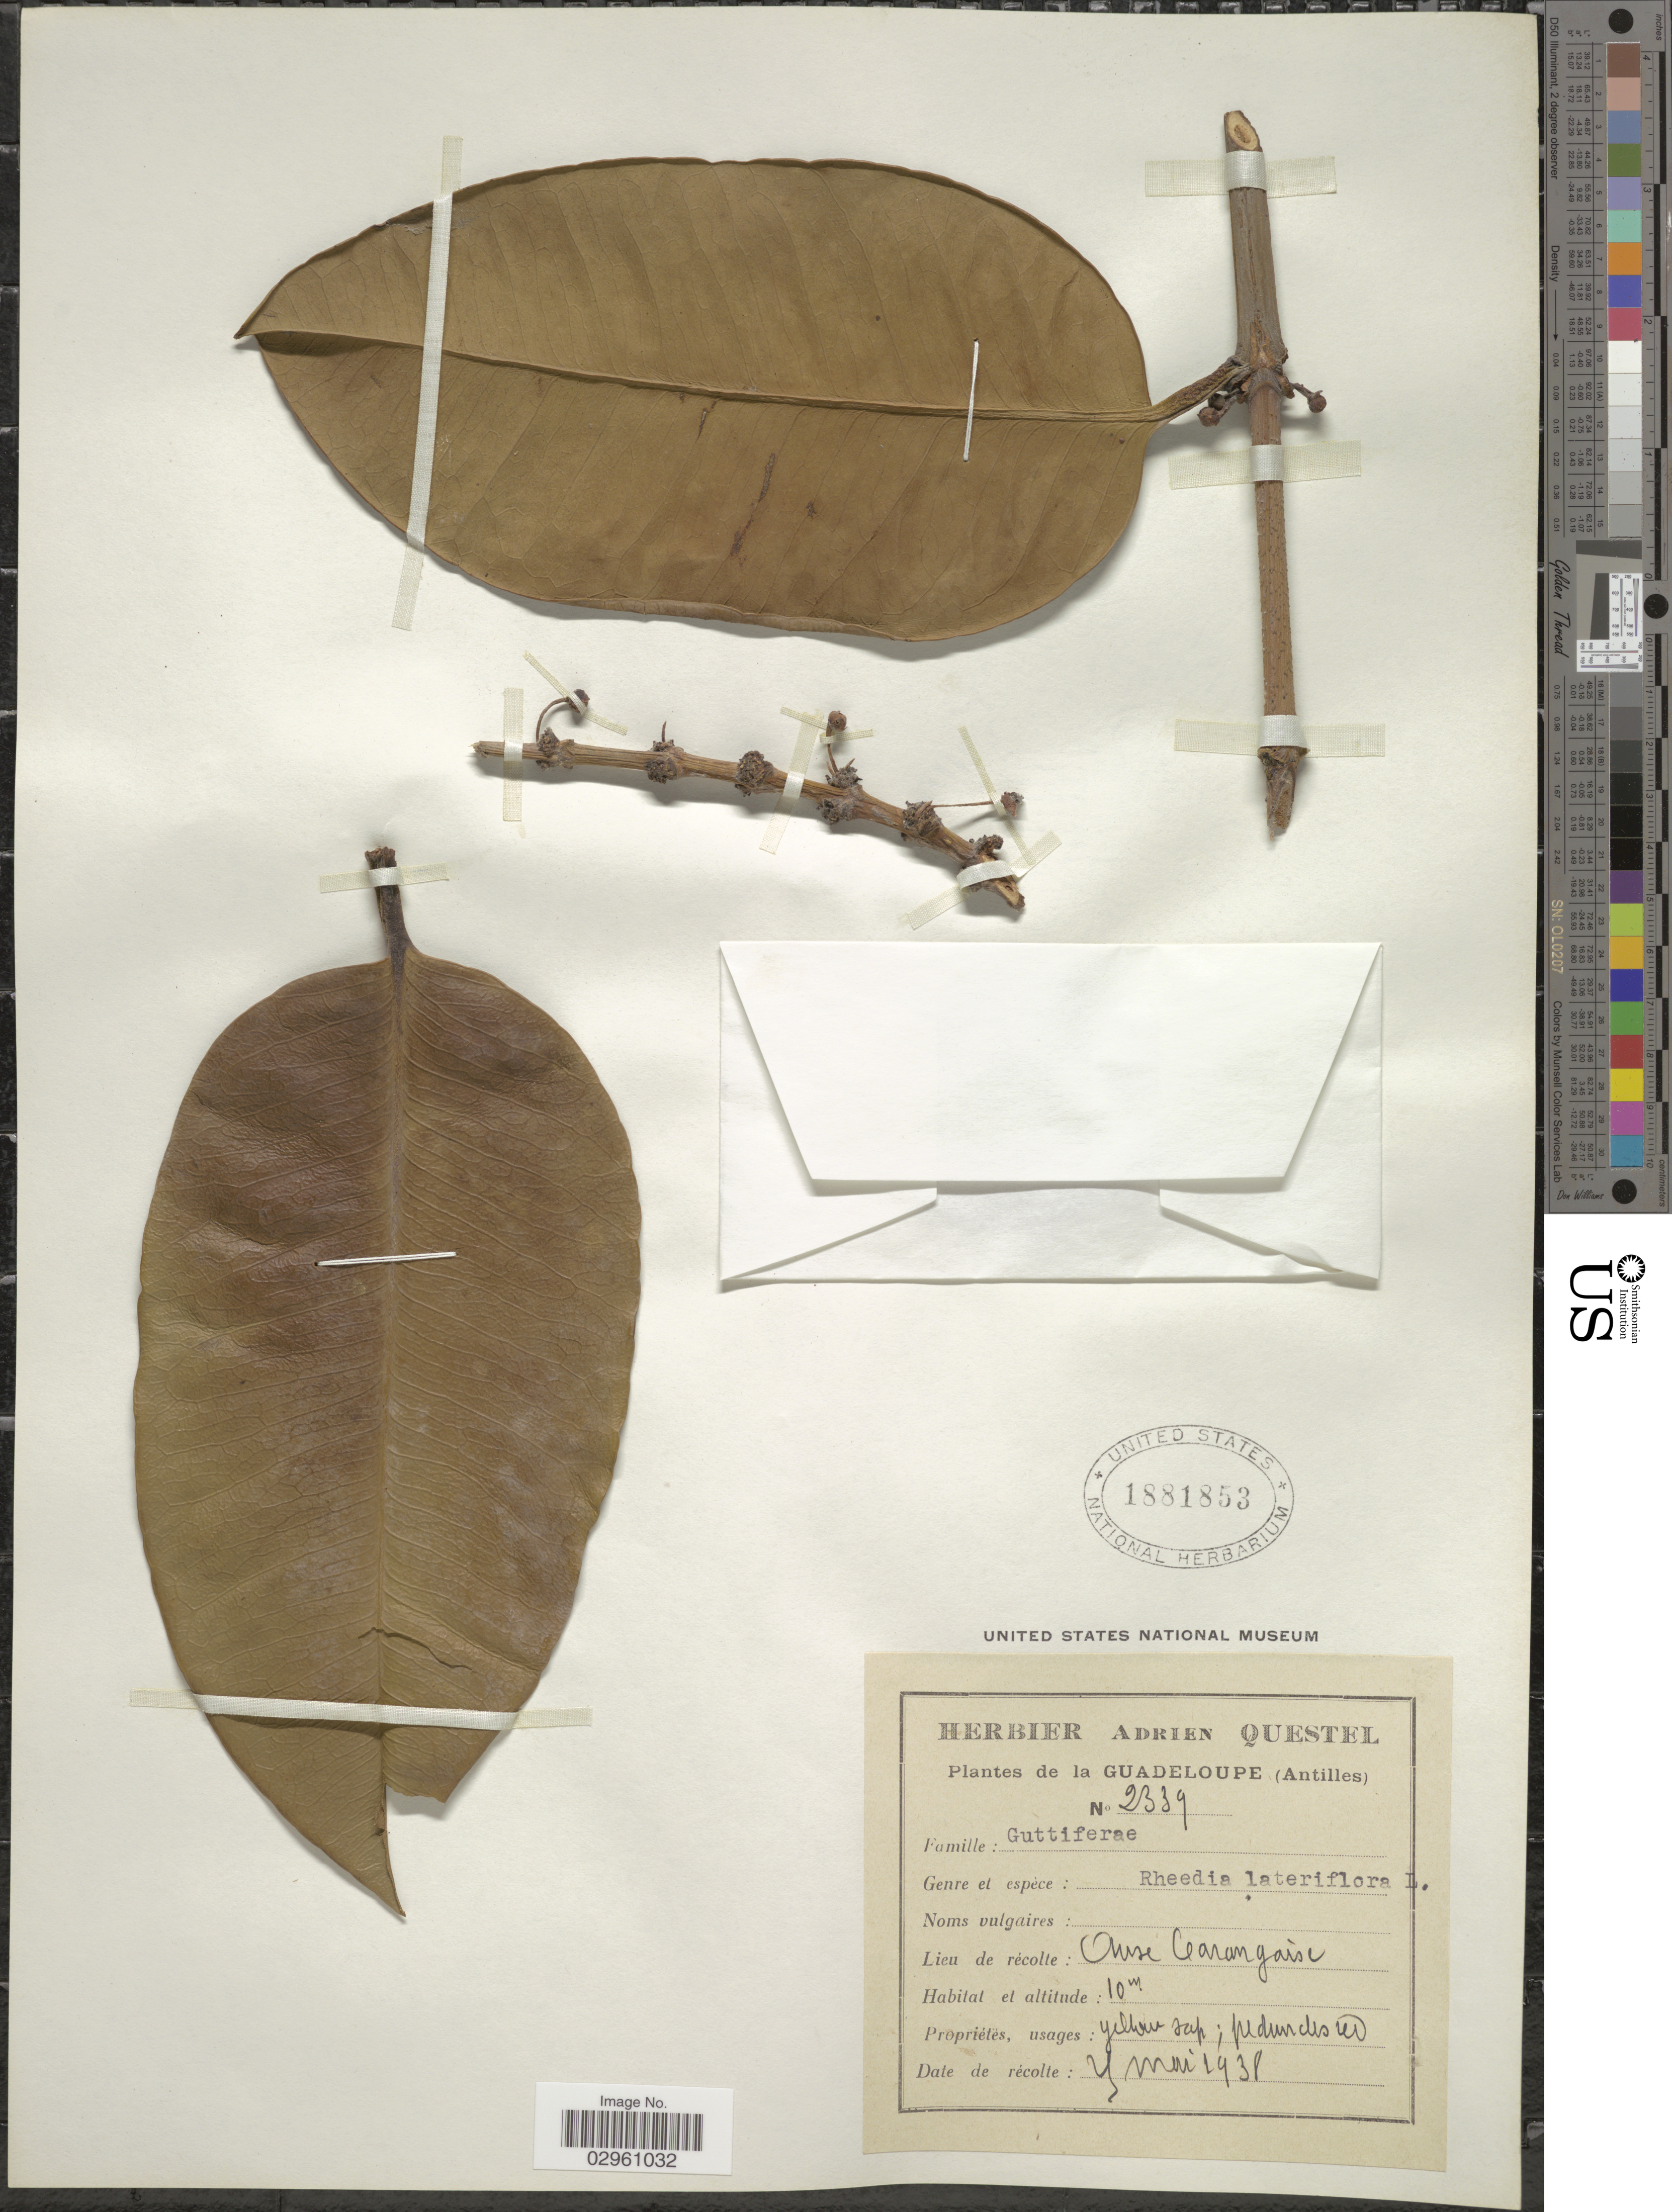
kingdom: Plantae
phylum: Tracheophyta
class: Magnoliopsida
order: Malpighiales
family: Clusiaceae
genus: Garcinia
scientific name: Garcinia humilis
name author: (Vahl) C.D. Adams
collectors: A. Questel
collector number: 2339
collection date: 1938-05-25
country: Guadeloupe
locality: Guadeloupe (Antilles). Anse Carangaise.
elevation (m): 10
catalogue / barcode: US 1881853